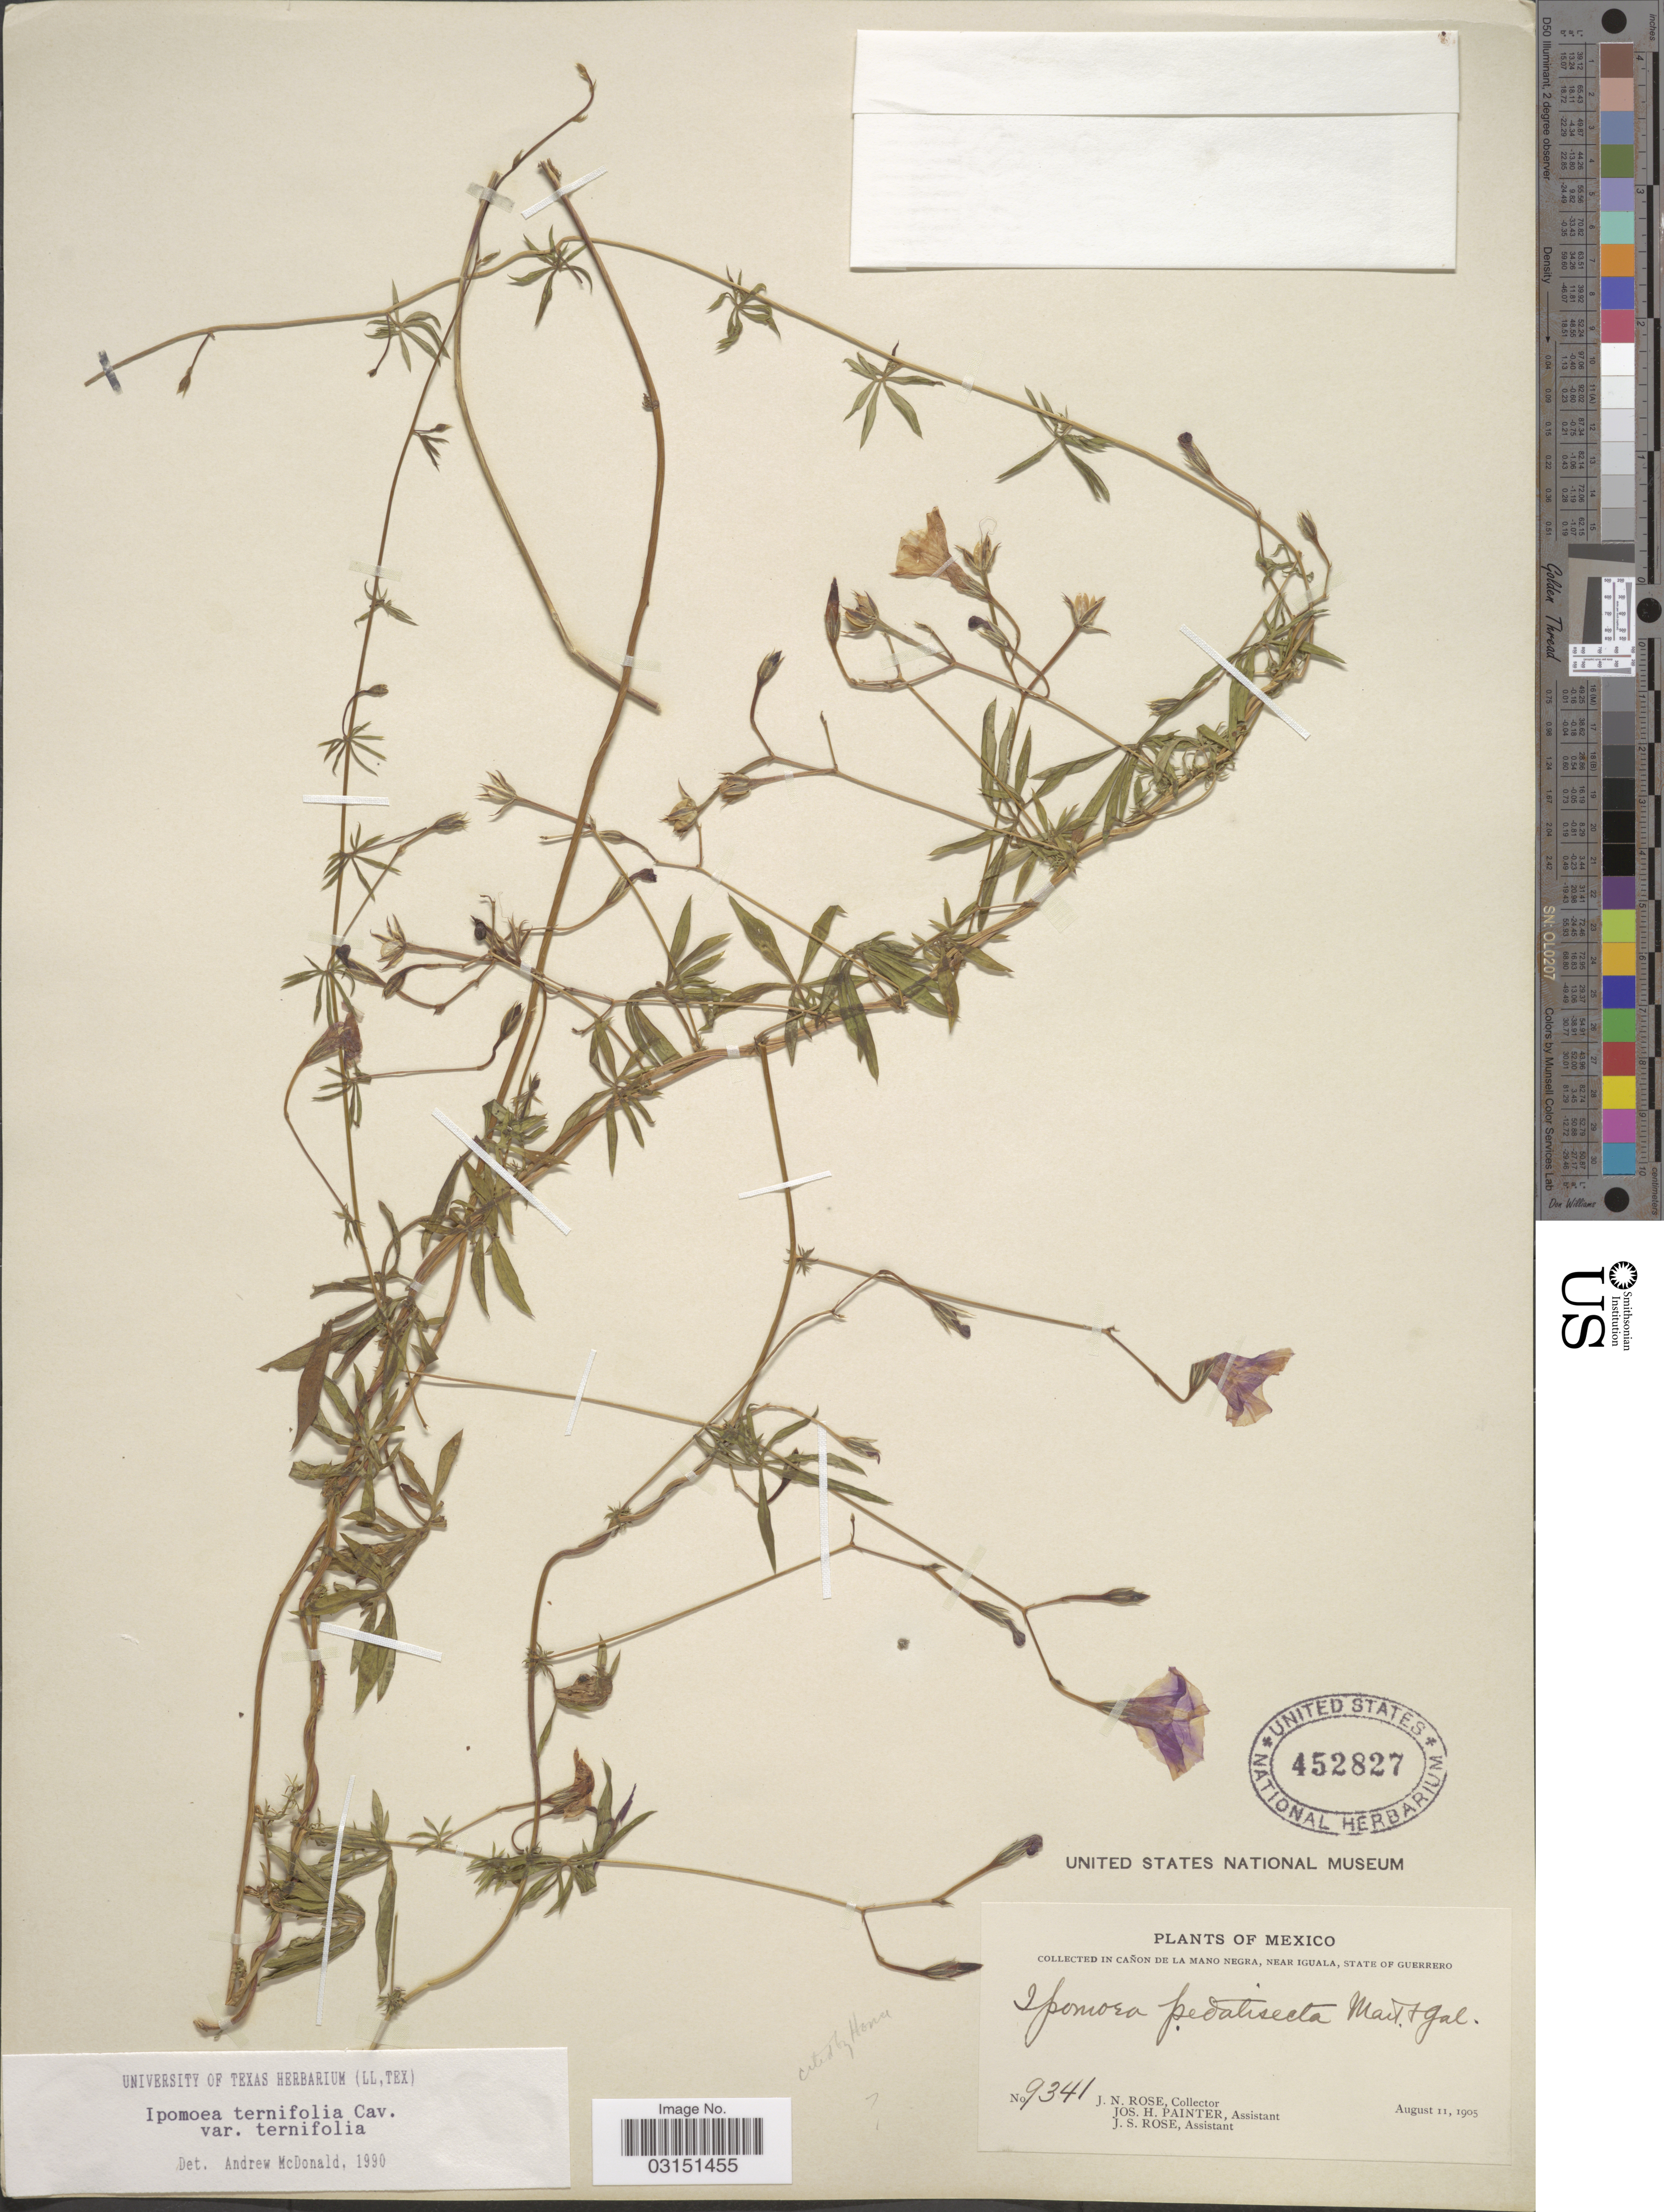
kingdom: Plantae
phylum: Tracheophyta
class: Magnoliopsida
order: Solanales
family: Convolvulaceae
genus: Ipomoea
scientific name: Ipomoea ternifolia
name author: Cav.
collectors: J. N. Rose, J. H. Painter & J. S. Rose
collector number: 9341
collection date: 1905-08-11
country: Mexico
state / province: Guerrero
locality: Cañon de la Mano Negra, near Iguala.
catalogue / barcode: US 452827